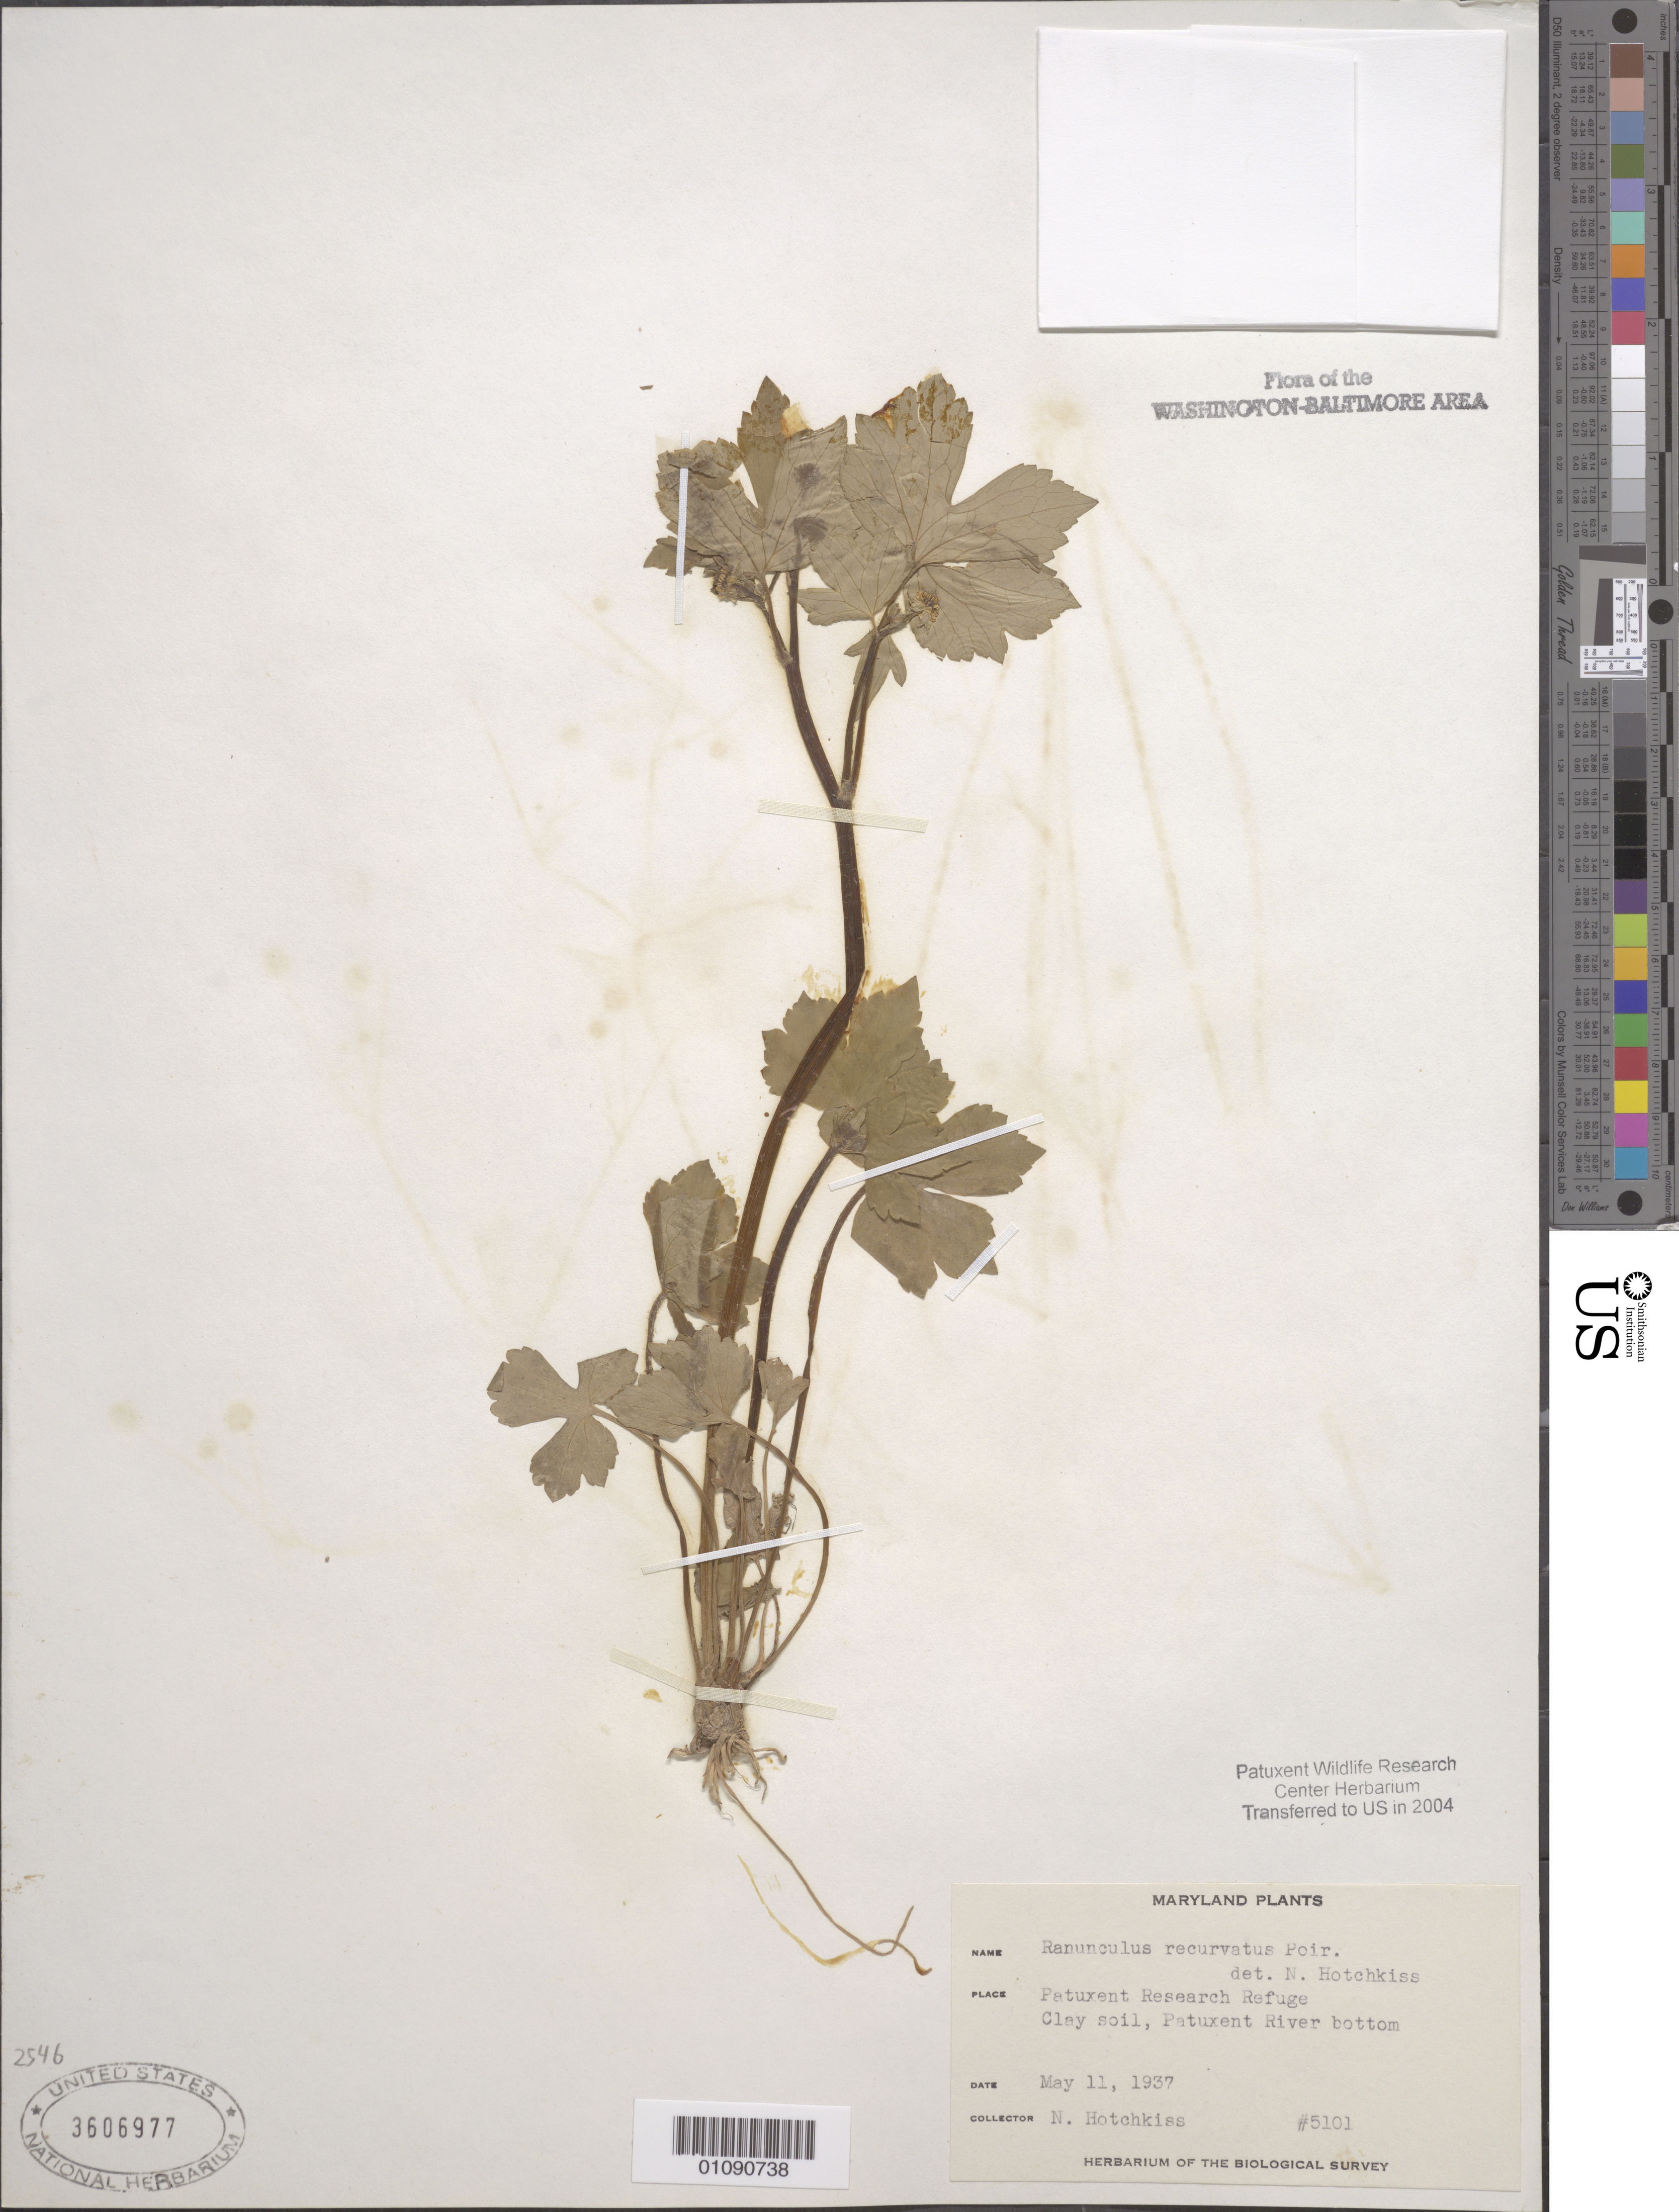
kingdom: Plantae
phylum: Tracheophyta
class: Magnoliopsida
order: Ranunculales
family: Ranunculaceae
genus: Ranunculus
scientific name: Ranunculus recurvatus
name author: Poir.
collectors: N. Hotchkiss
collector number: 5101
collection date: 1937-05-11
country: United States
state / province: Maryland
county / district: Prince George's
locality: Patuxent Wildlife Refuge.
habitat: Patuxent River bottom, clay soil.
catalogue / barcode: US 3606977